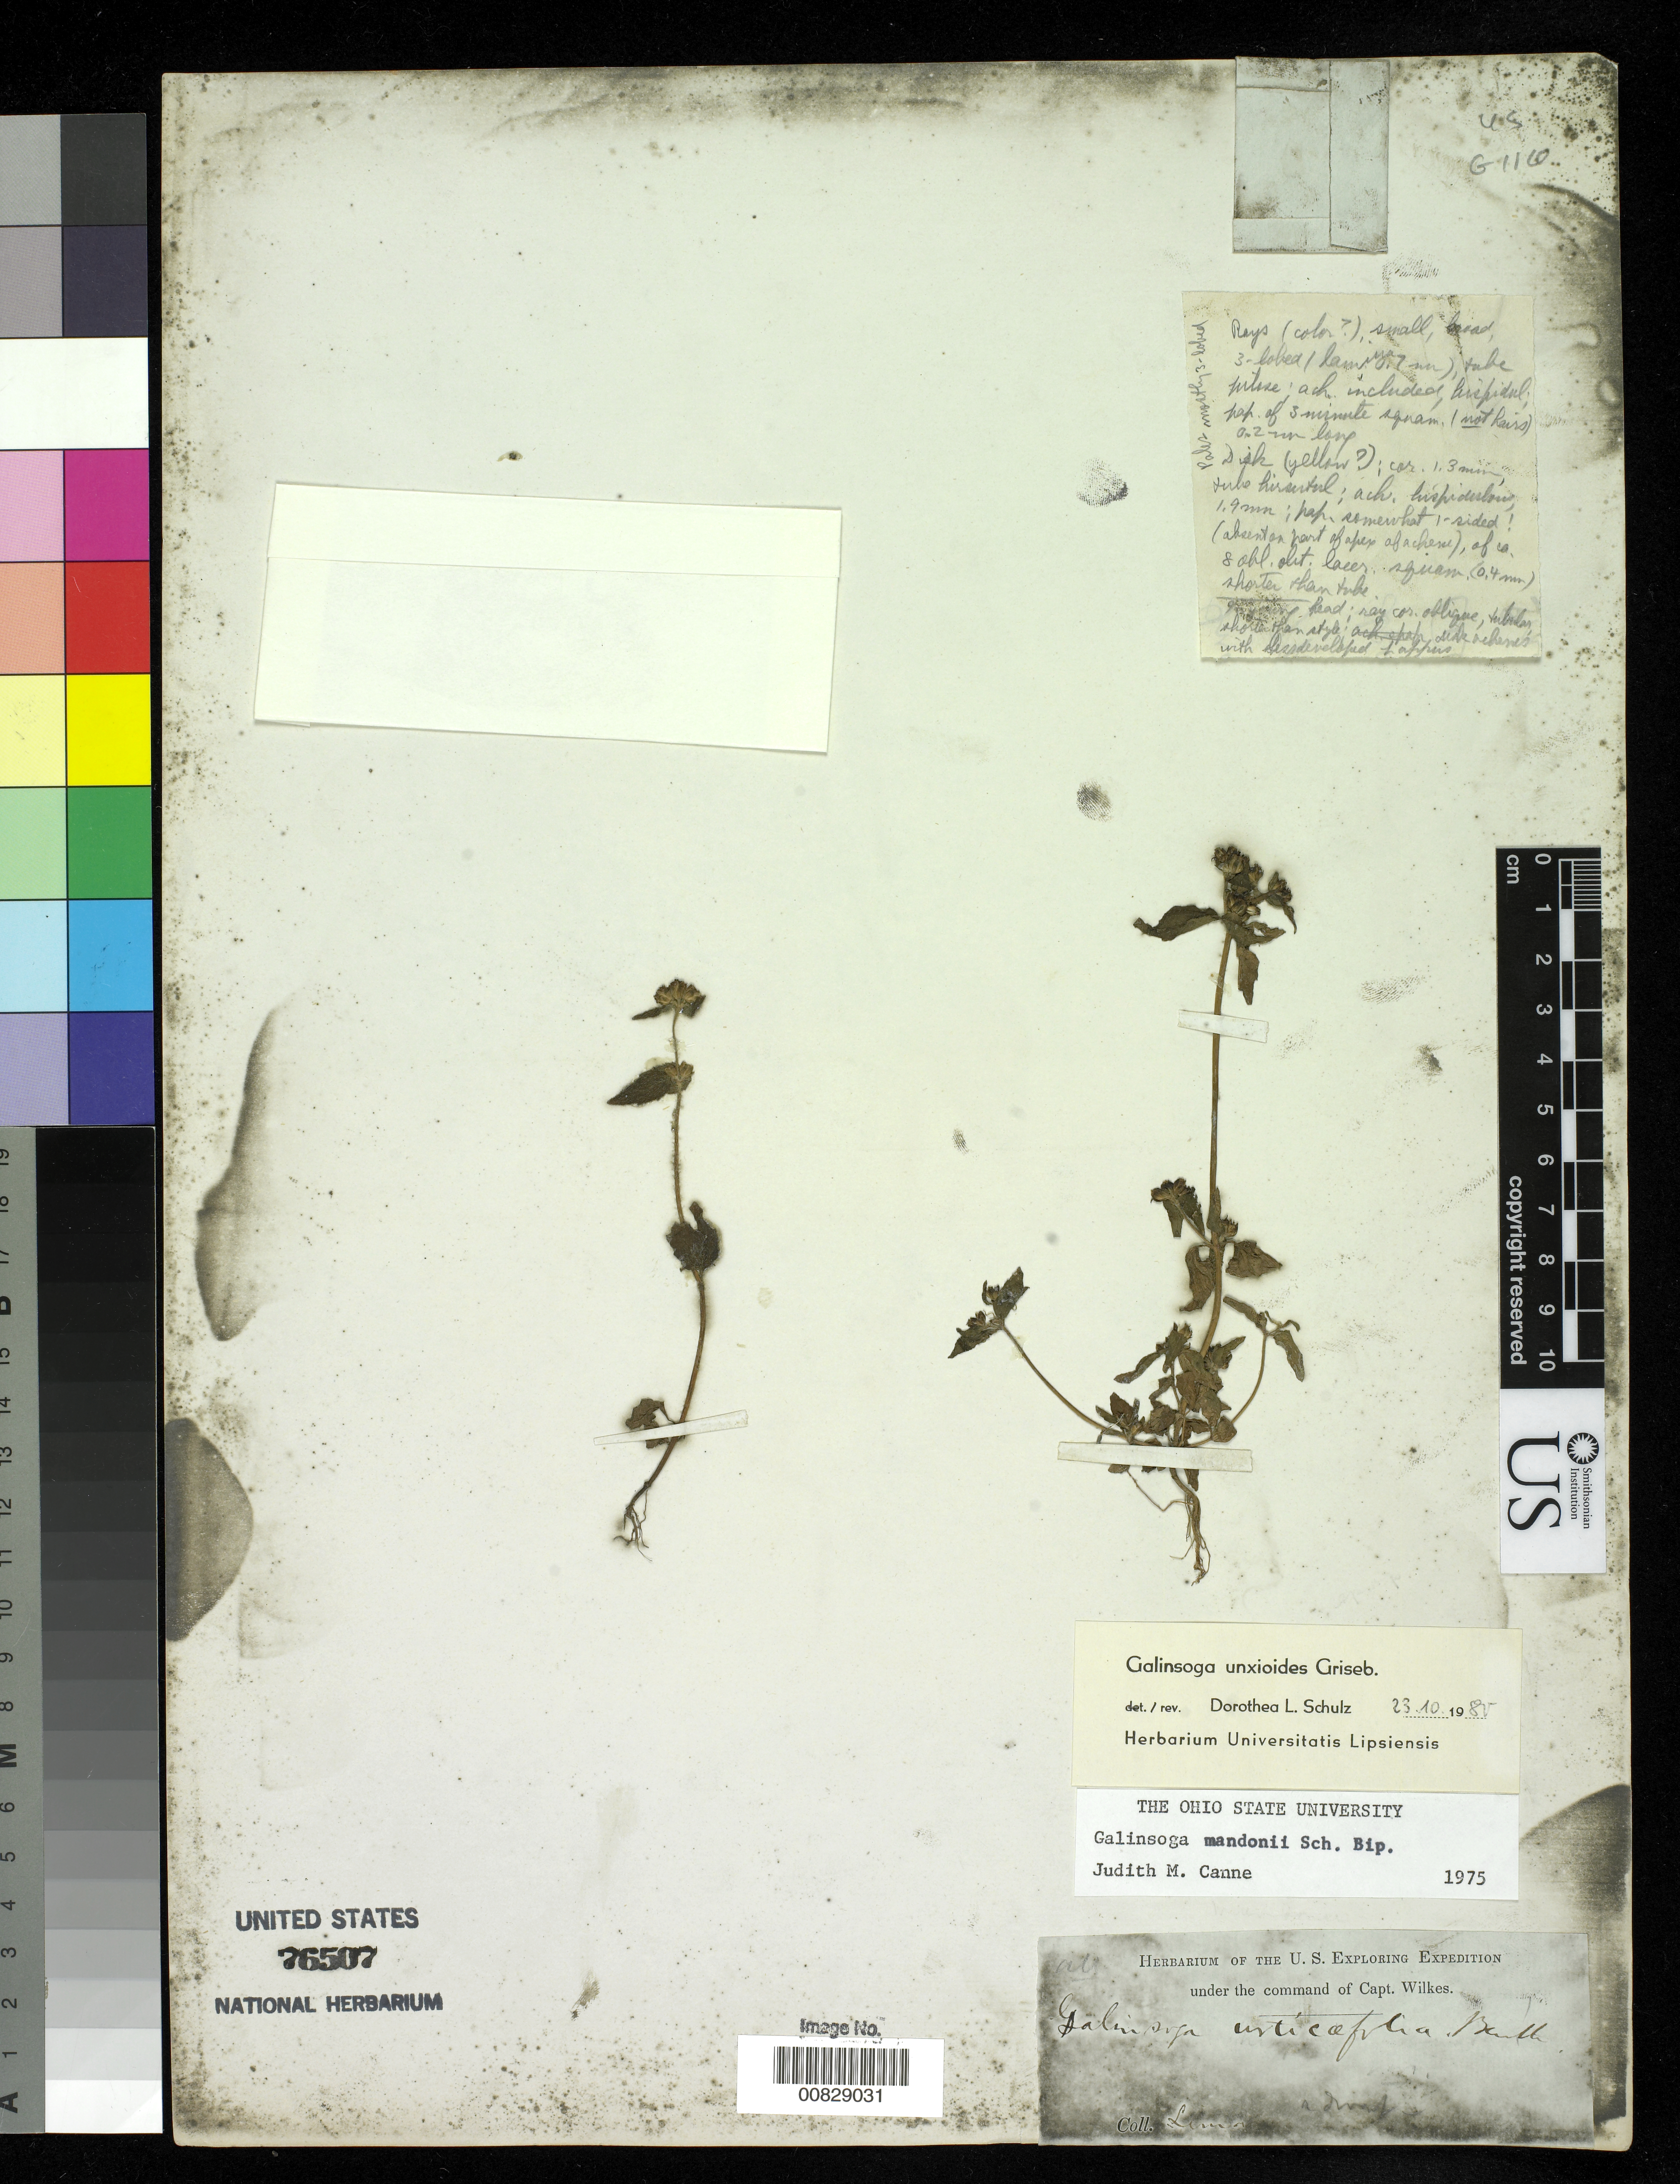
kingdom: Plantae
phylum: Tracheophyta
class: Magnoliopsida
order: Asterales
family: Asteraceae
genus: Galinsoga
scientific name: Galinsoga unxioides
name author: Griseb.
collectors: Wilkes Explor. Exped.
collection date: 1838/1842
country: Peru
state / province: Lima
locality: Lima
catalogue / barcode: US 76507